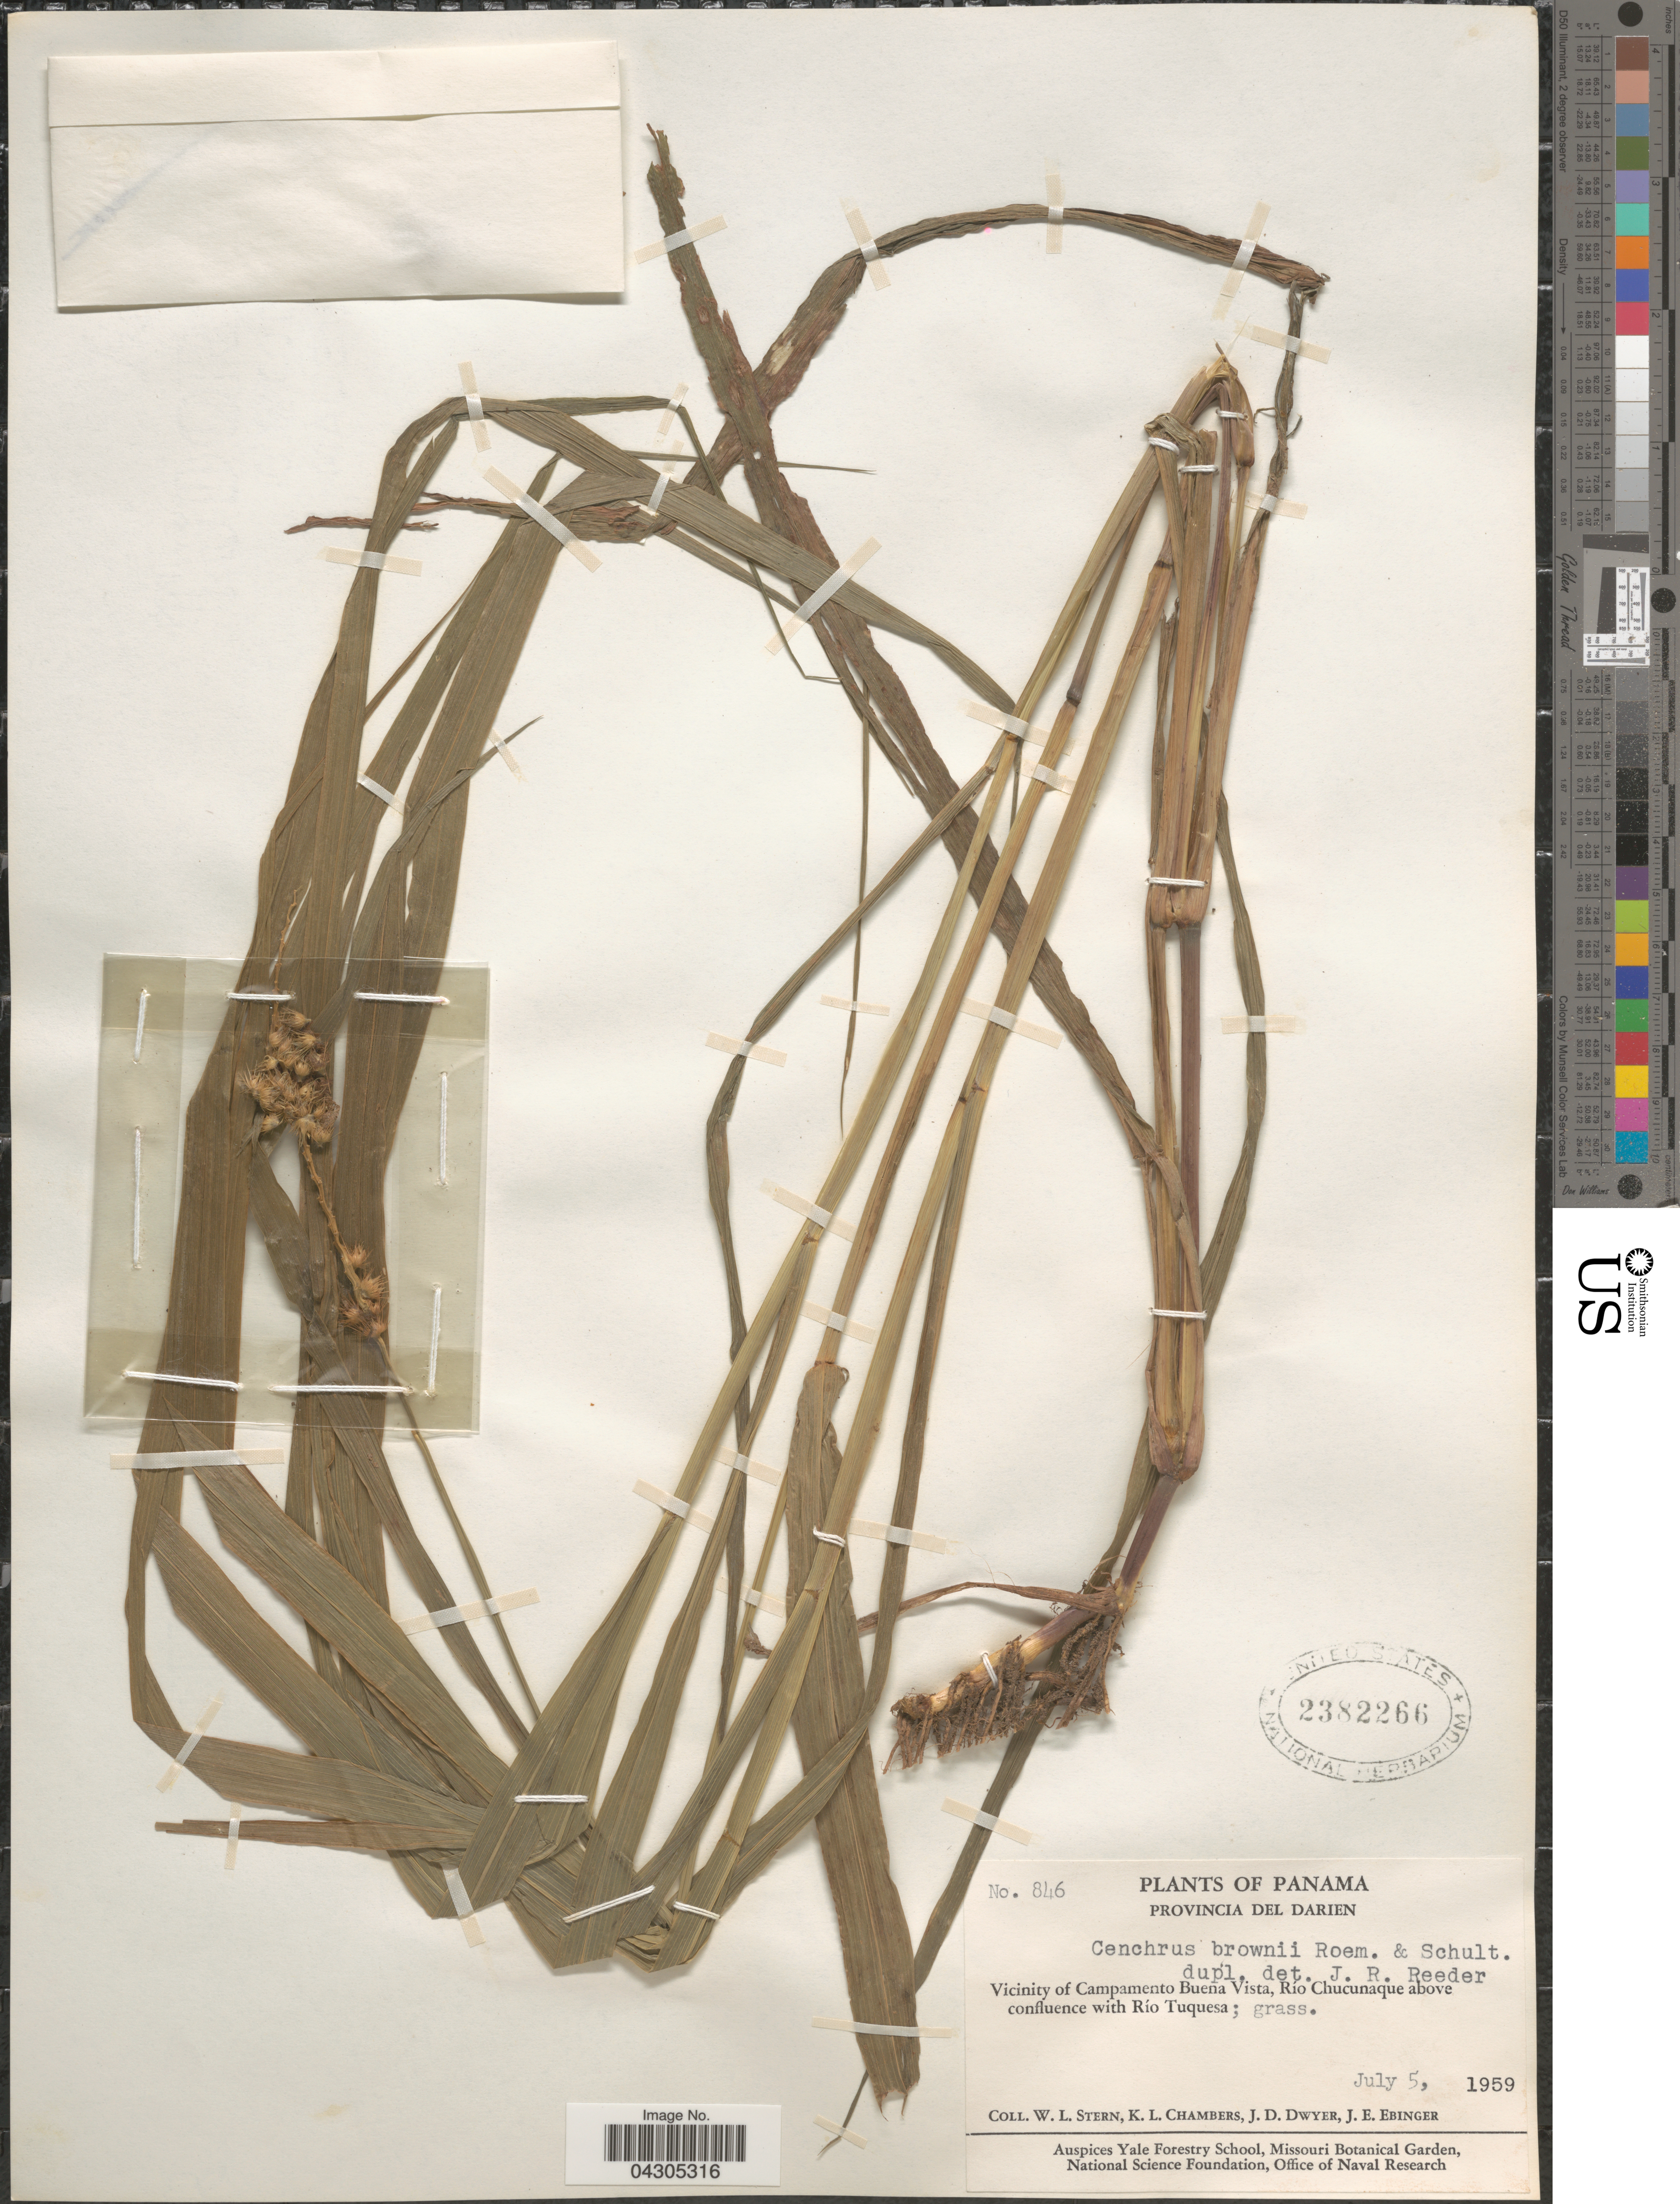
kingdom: Plantae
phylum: Tracheophyta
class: Liliopsida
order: Poales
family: Poaceae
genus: Cenchrus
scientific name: Cenchrus brownii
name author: Roem. & Schult.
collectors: W. L. Stern, K. Chambers, J. D. Dwyer & J. Ebinger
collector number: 846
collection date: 1959-07-05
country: Panama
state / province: Darien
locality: Provincia del Darien. Vicinity of Campamento Buena Vista, Río Chucunaque above confluence with Río Tuquesa; grass.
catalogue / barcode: US 2382266